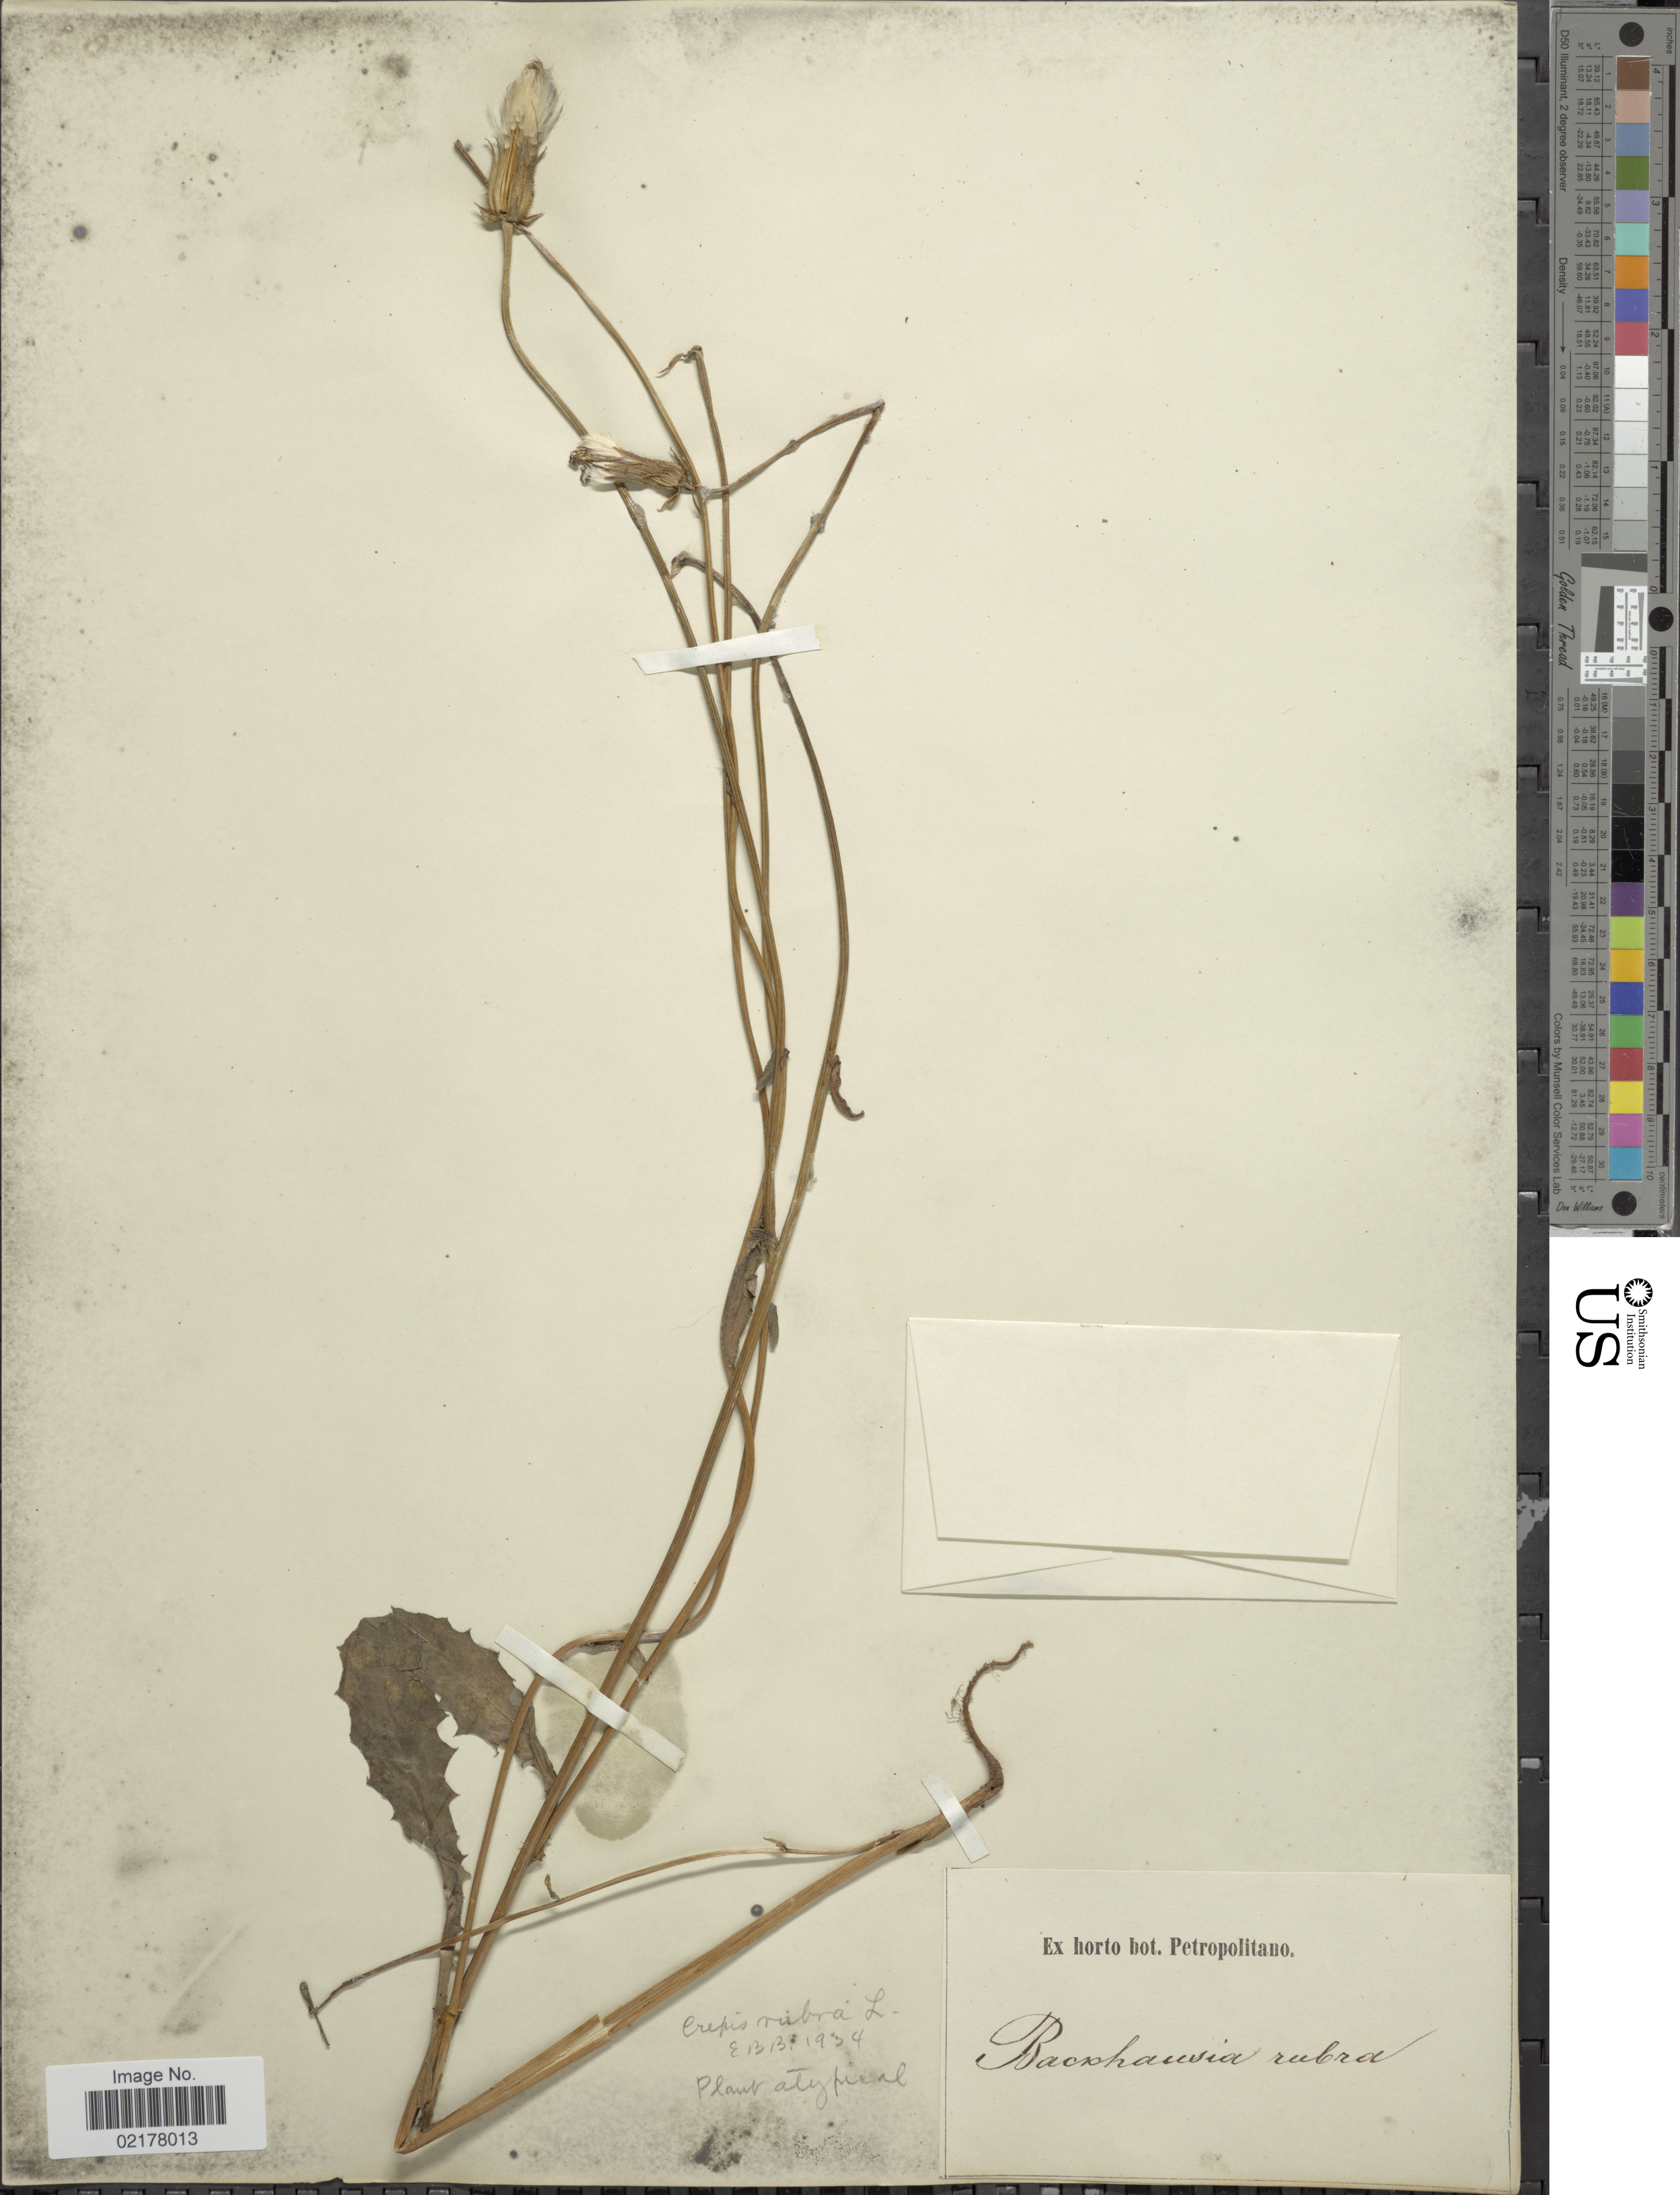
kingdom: Plantae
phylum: Tracheophyta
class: Magnoliopsida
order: Asterales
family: Asteraceae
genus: Crepis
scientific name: Crepis rubra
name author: L.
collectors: ex Horto Bot. Petropolitano